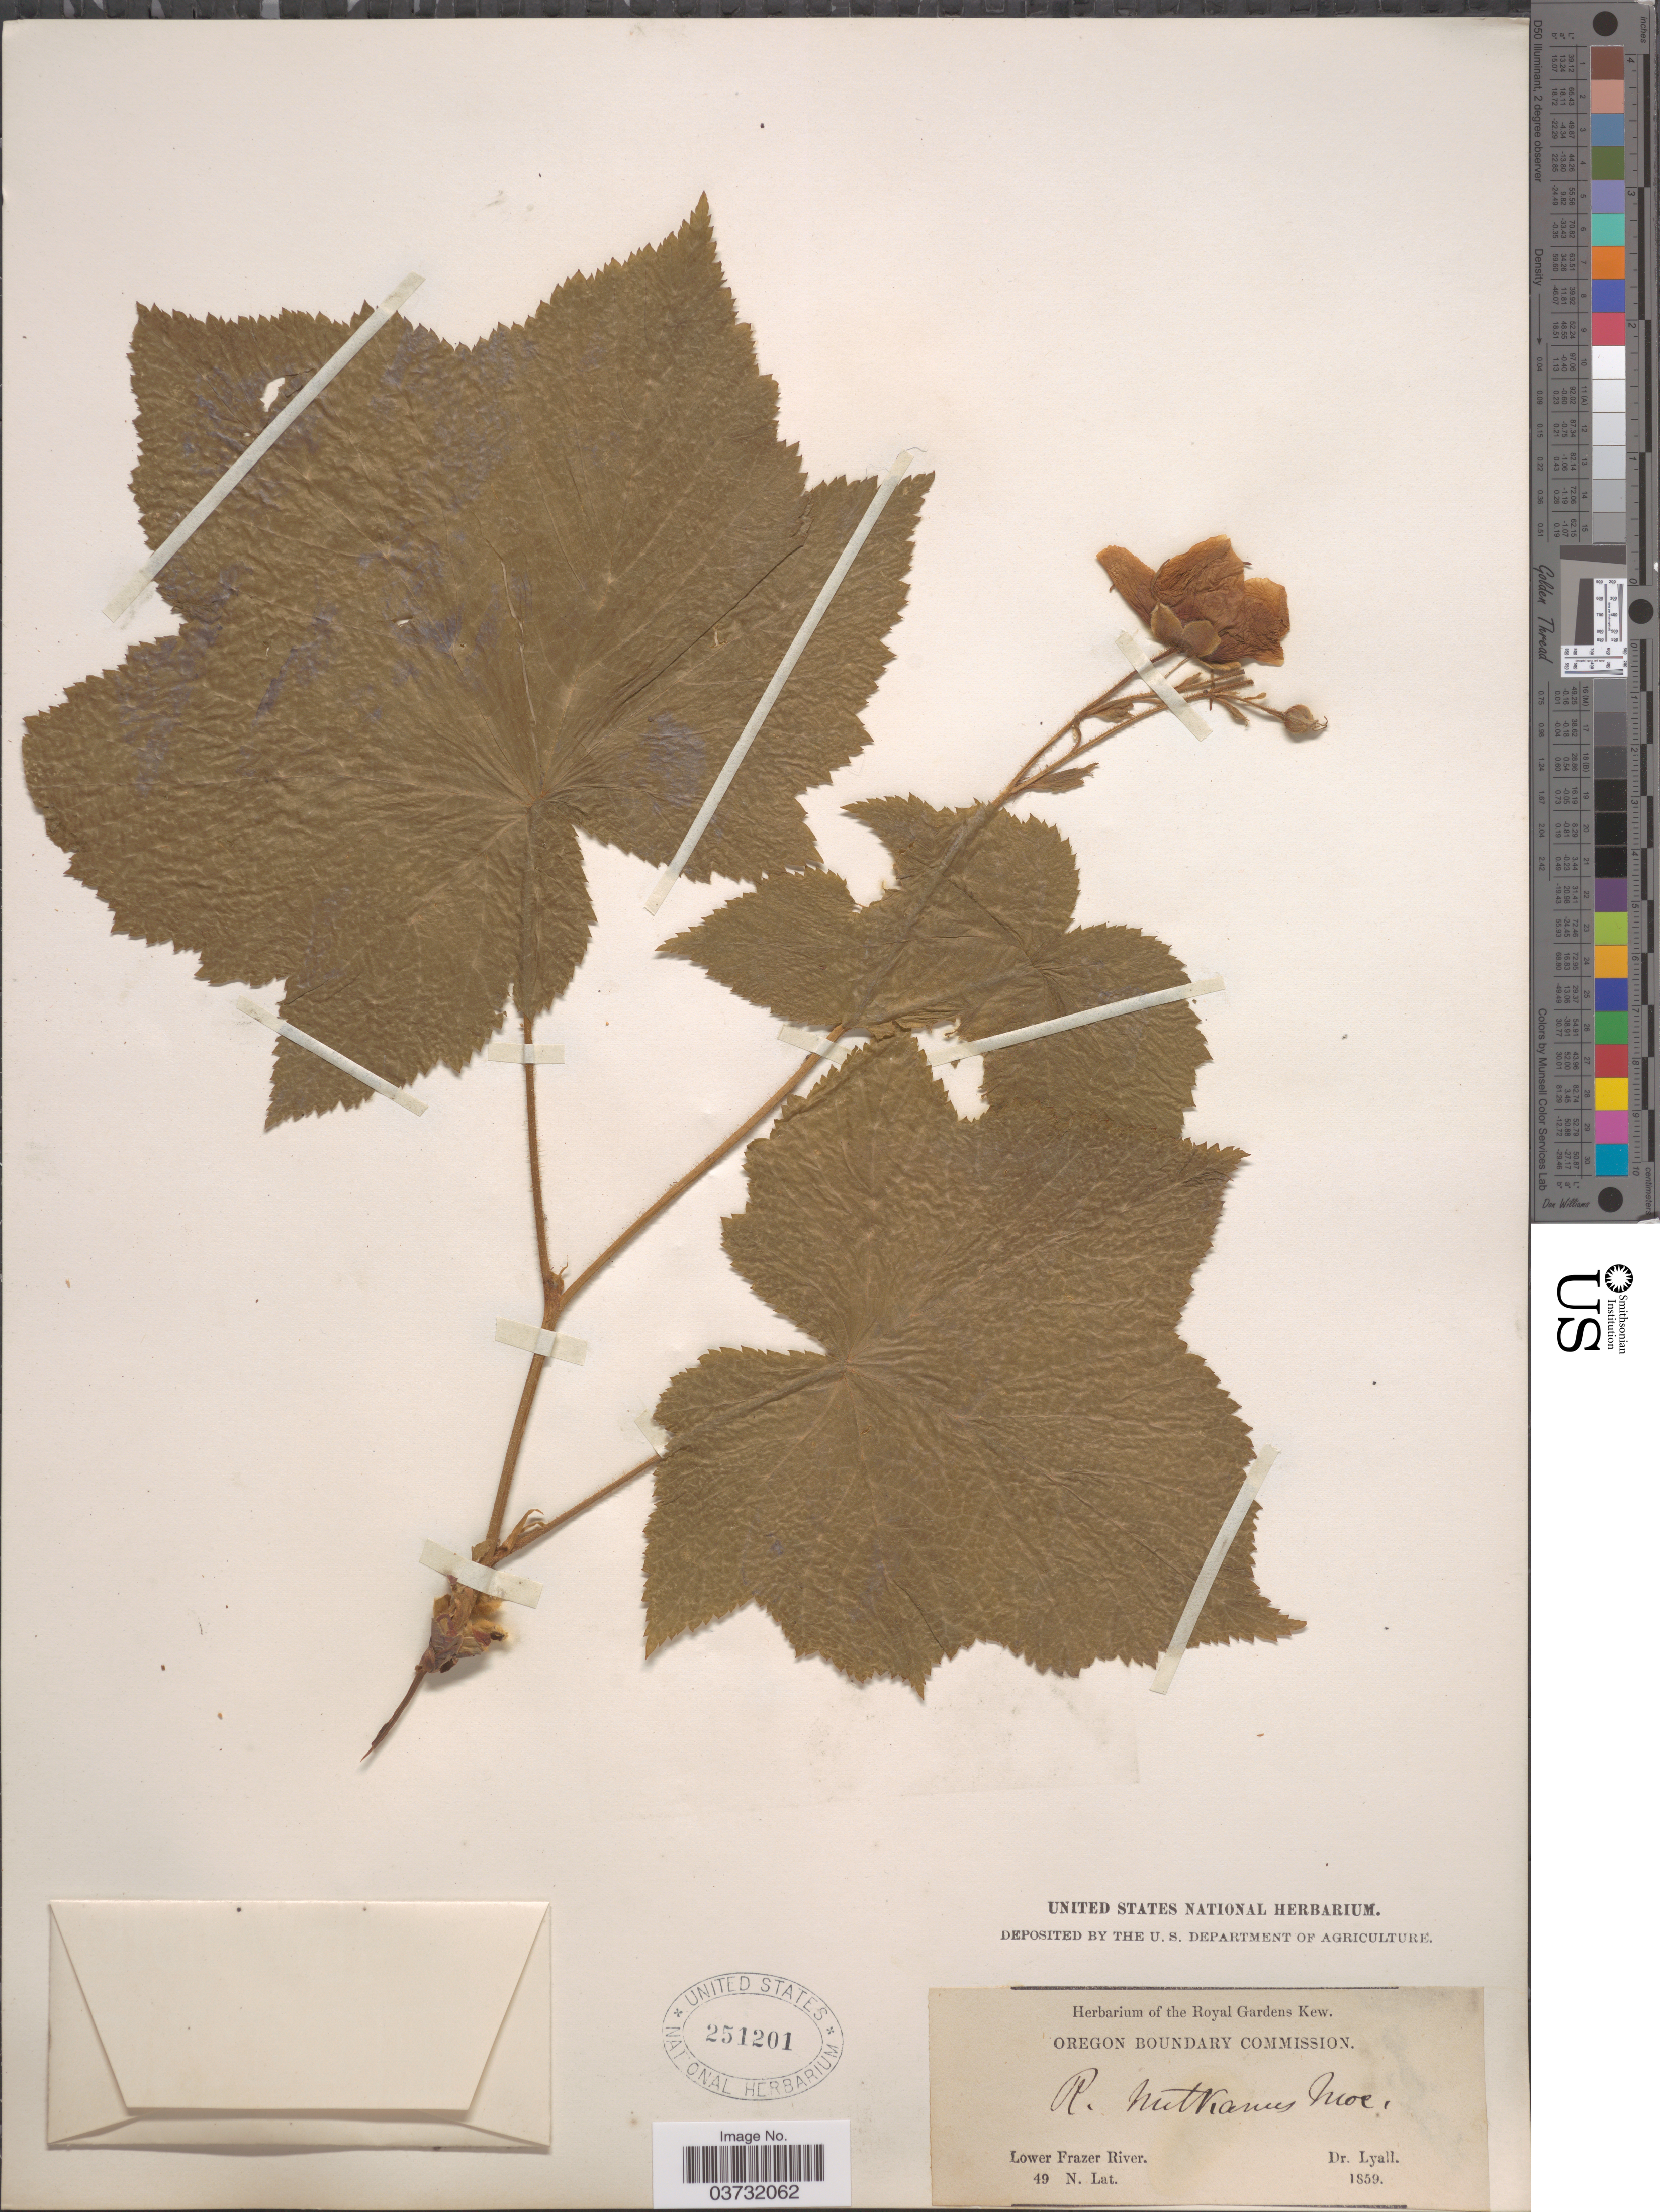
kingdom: Plantae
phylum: Tracheophyta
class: Magnoliopsida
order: Rosales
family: Rosaceae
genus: Rubus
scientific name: Rubus parviflorus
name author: Nutt.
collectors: -. Lyall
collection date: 1859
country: United States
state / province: Oregon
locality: Lower Frazer River.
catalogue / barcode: US 251201